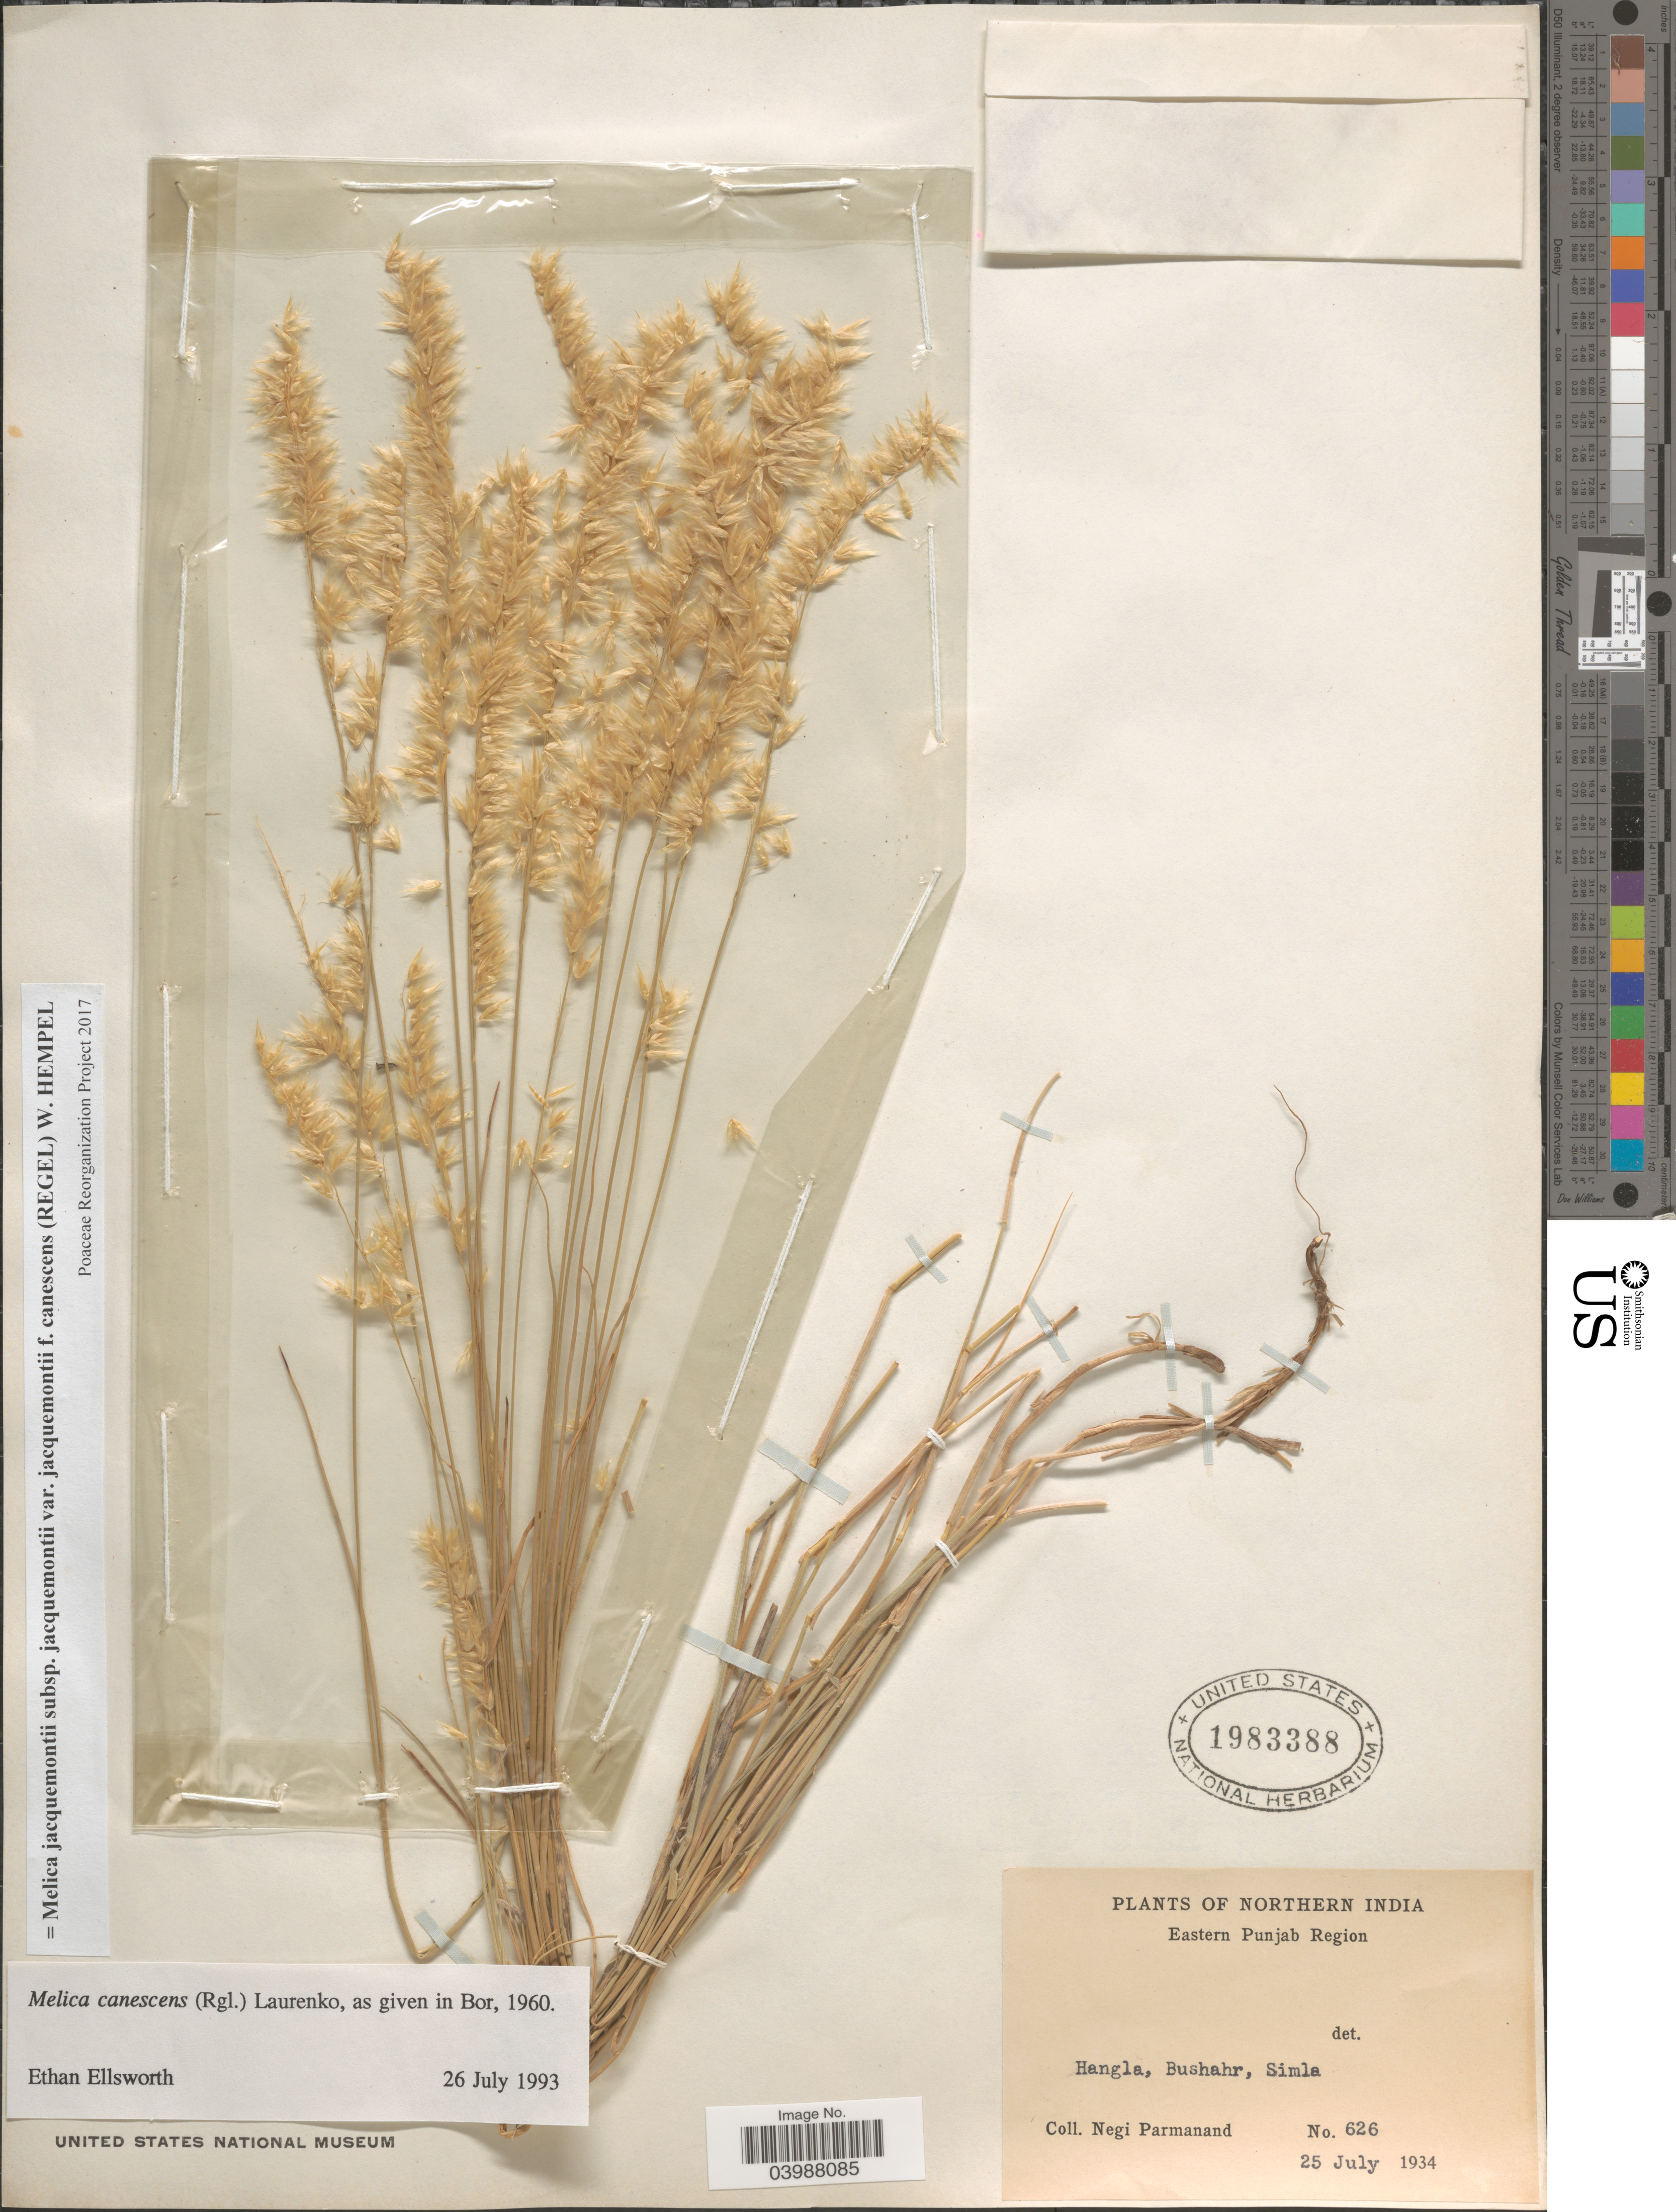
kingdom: Plantae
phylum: Tracheophyta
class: Liliopsida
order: Poales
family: Poaceae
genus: Melica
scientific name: Melica jacquemontii subsp. jacquemontii f. canescens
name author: (A. Regel) W. Hempel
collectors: N. Parmanand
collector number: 626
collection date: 1934-07-25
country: India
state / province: Himachal Pradesh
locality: Northern India. Eastern Punjab Region. Hangla, Bushahr, Simla.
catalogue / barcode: US 1983388